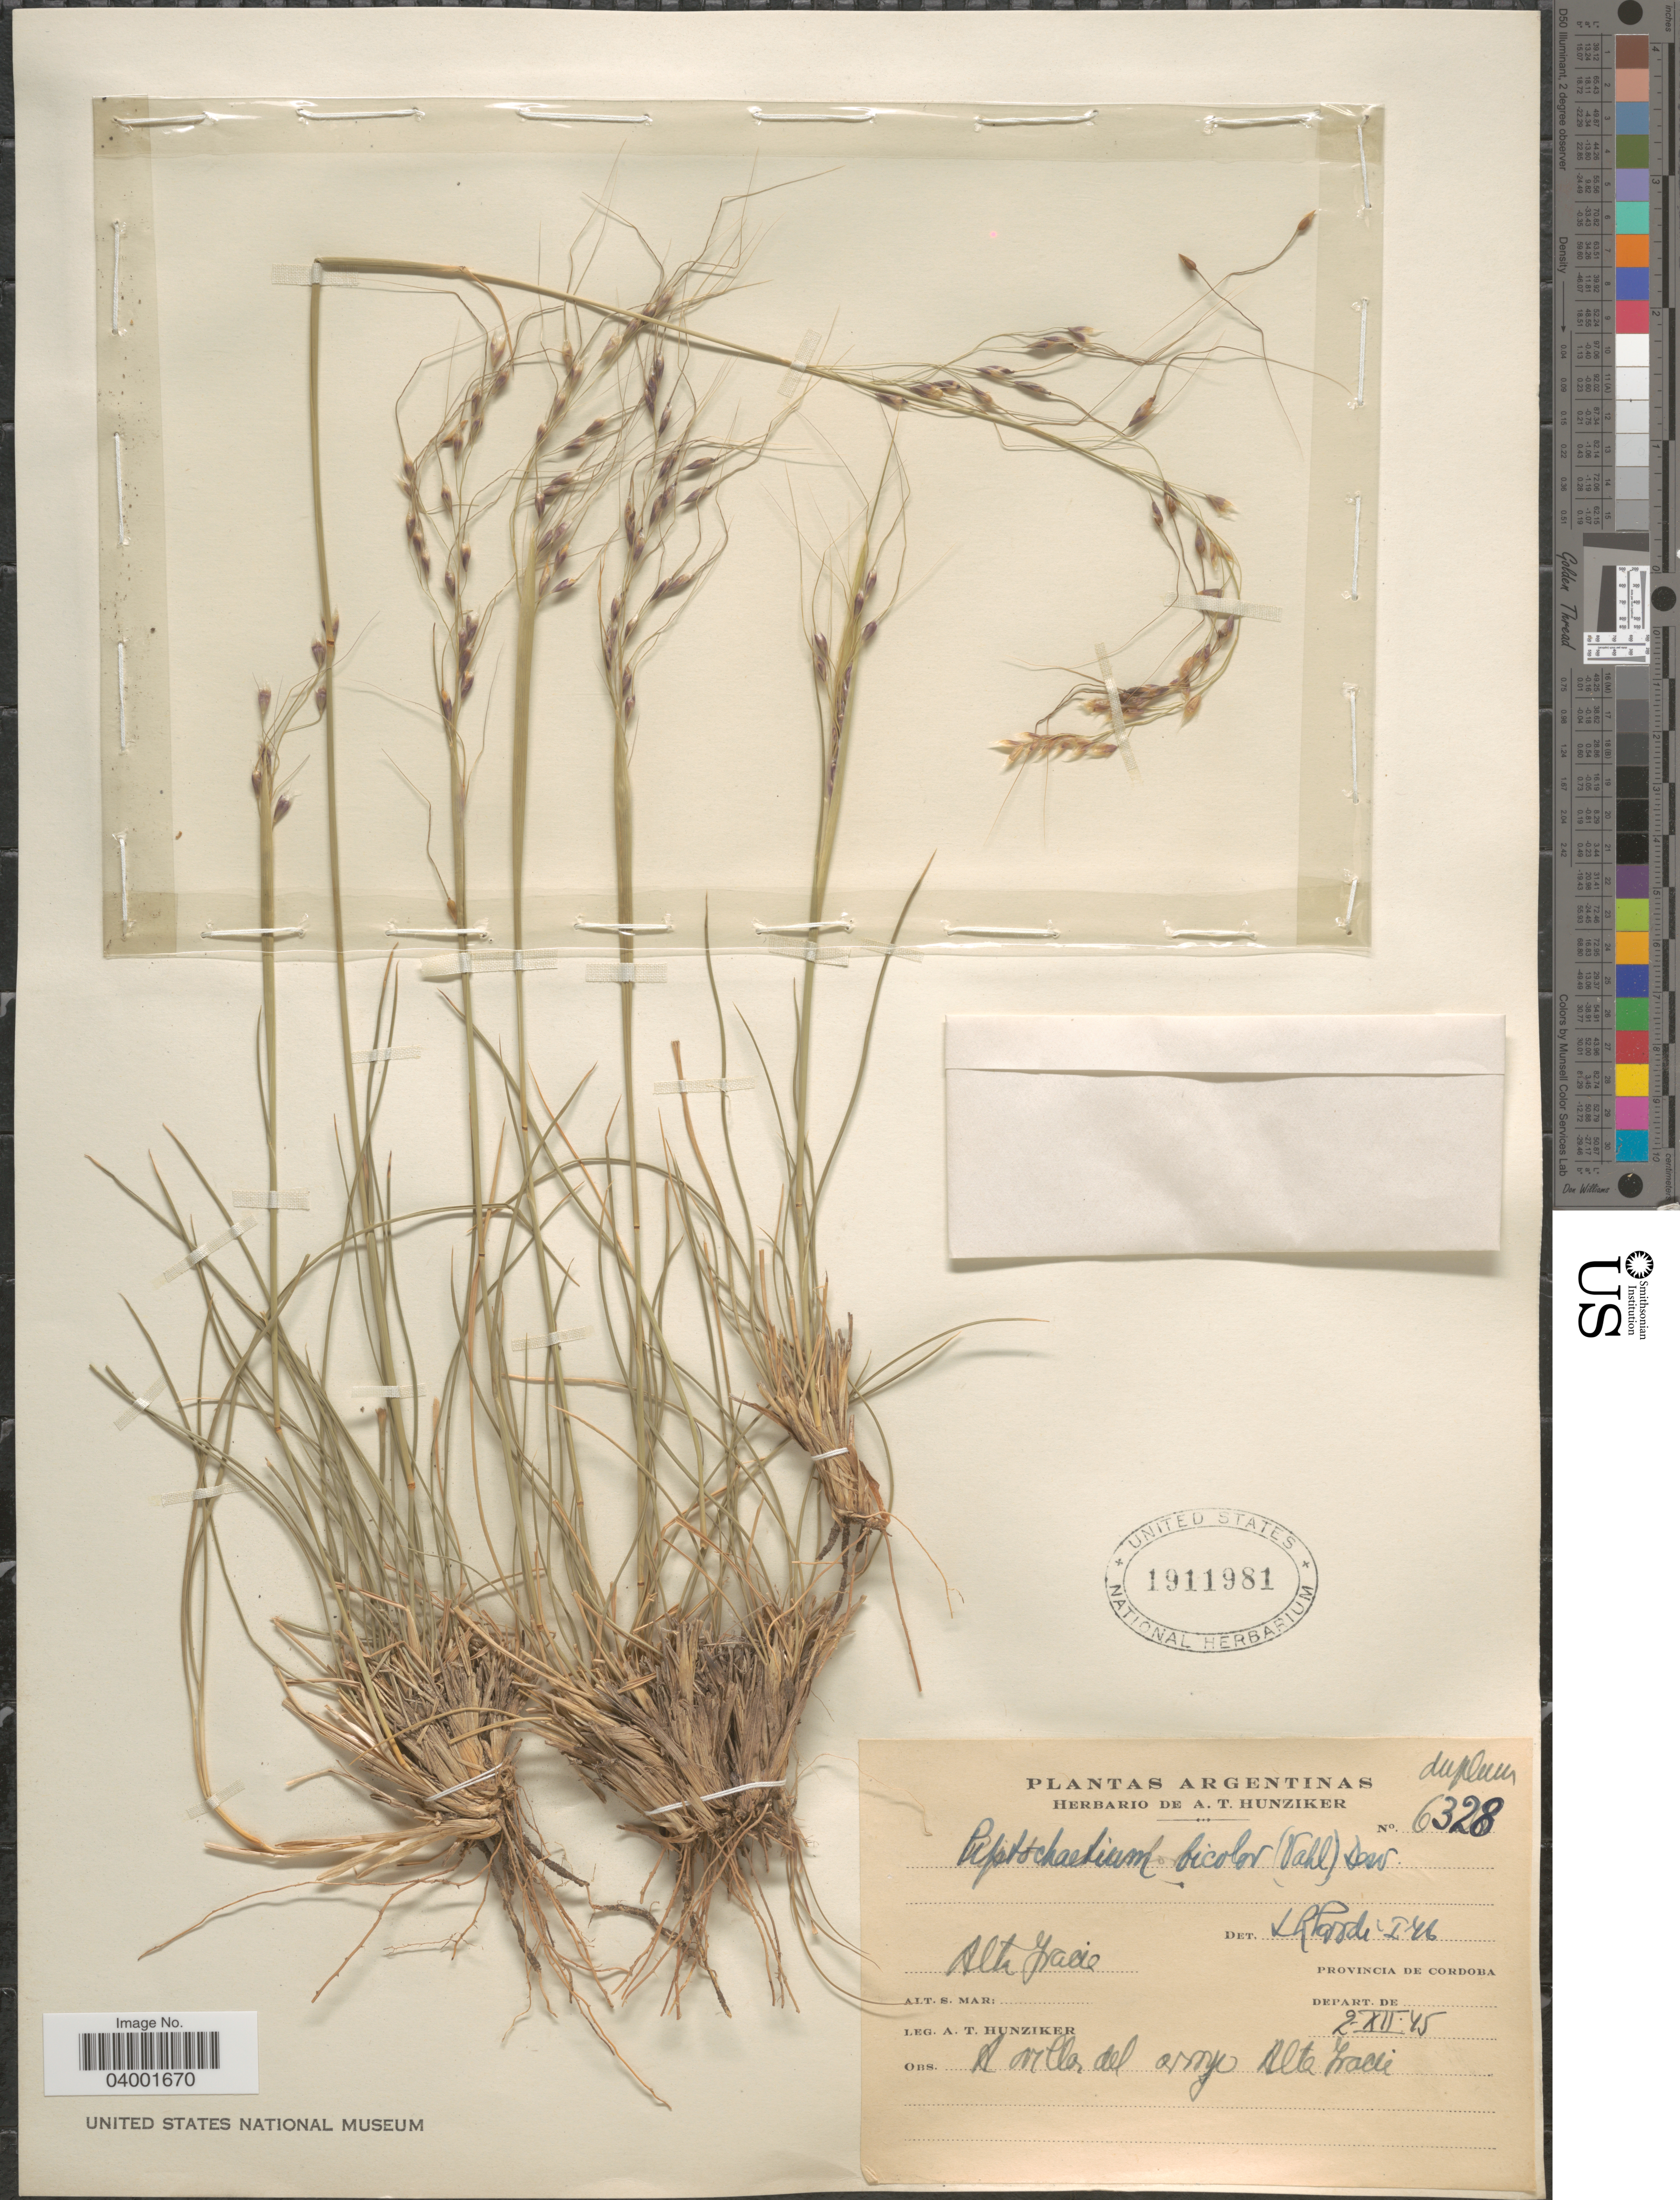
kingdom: Plantae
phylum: Tracheophyta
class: Liliopsida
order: Poales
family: Poaceae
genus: Piptochaetium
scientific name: Piptochaetium bicolor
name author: (Vahl) É. Desv.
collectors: A. T. Hunziker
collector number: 6328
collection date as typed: Transcribed d/m/y: 2/12/45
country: Argentina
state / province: Cordoba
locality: Alta Gracia. A orilla del arroyo Alta Gracie.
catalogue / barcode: US 1911981